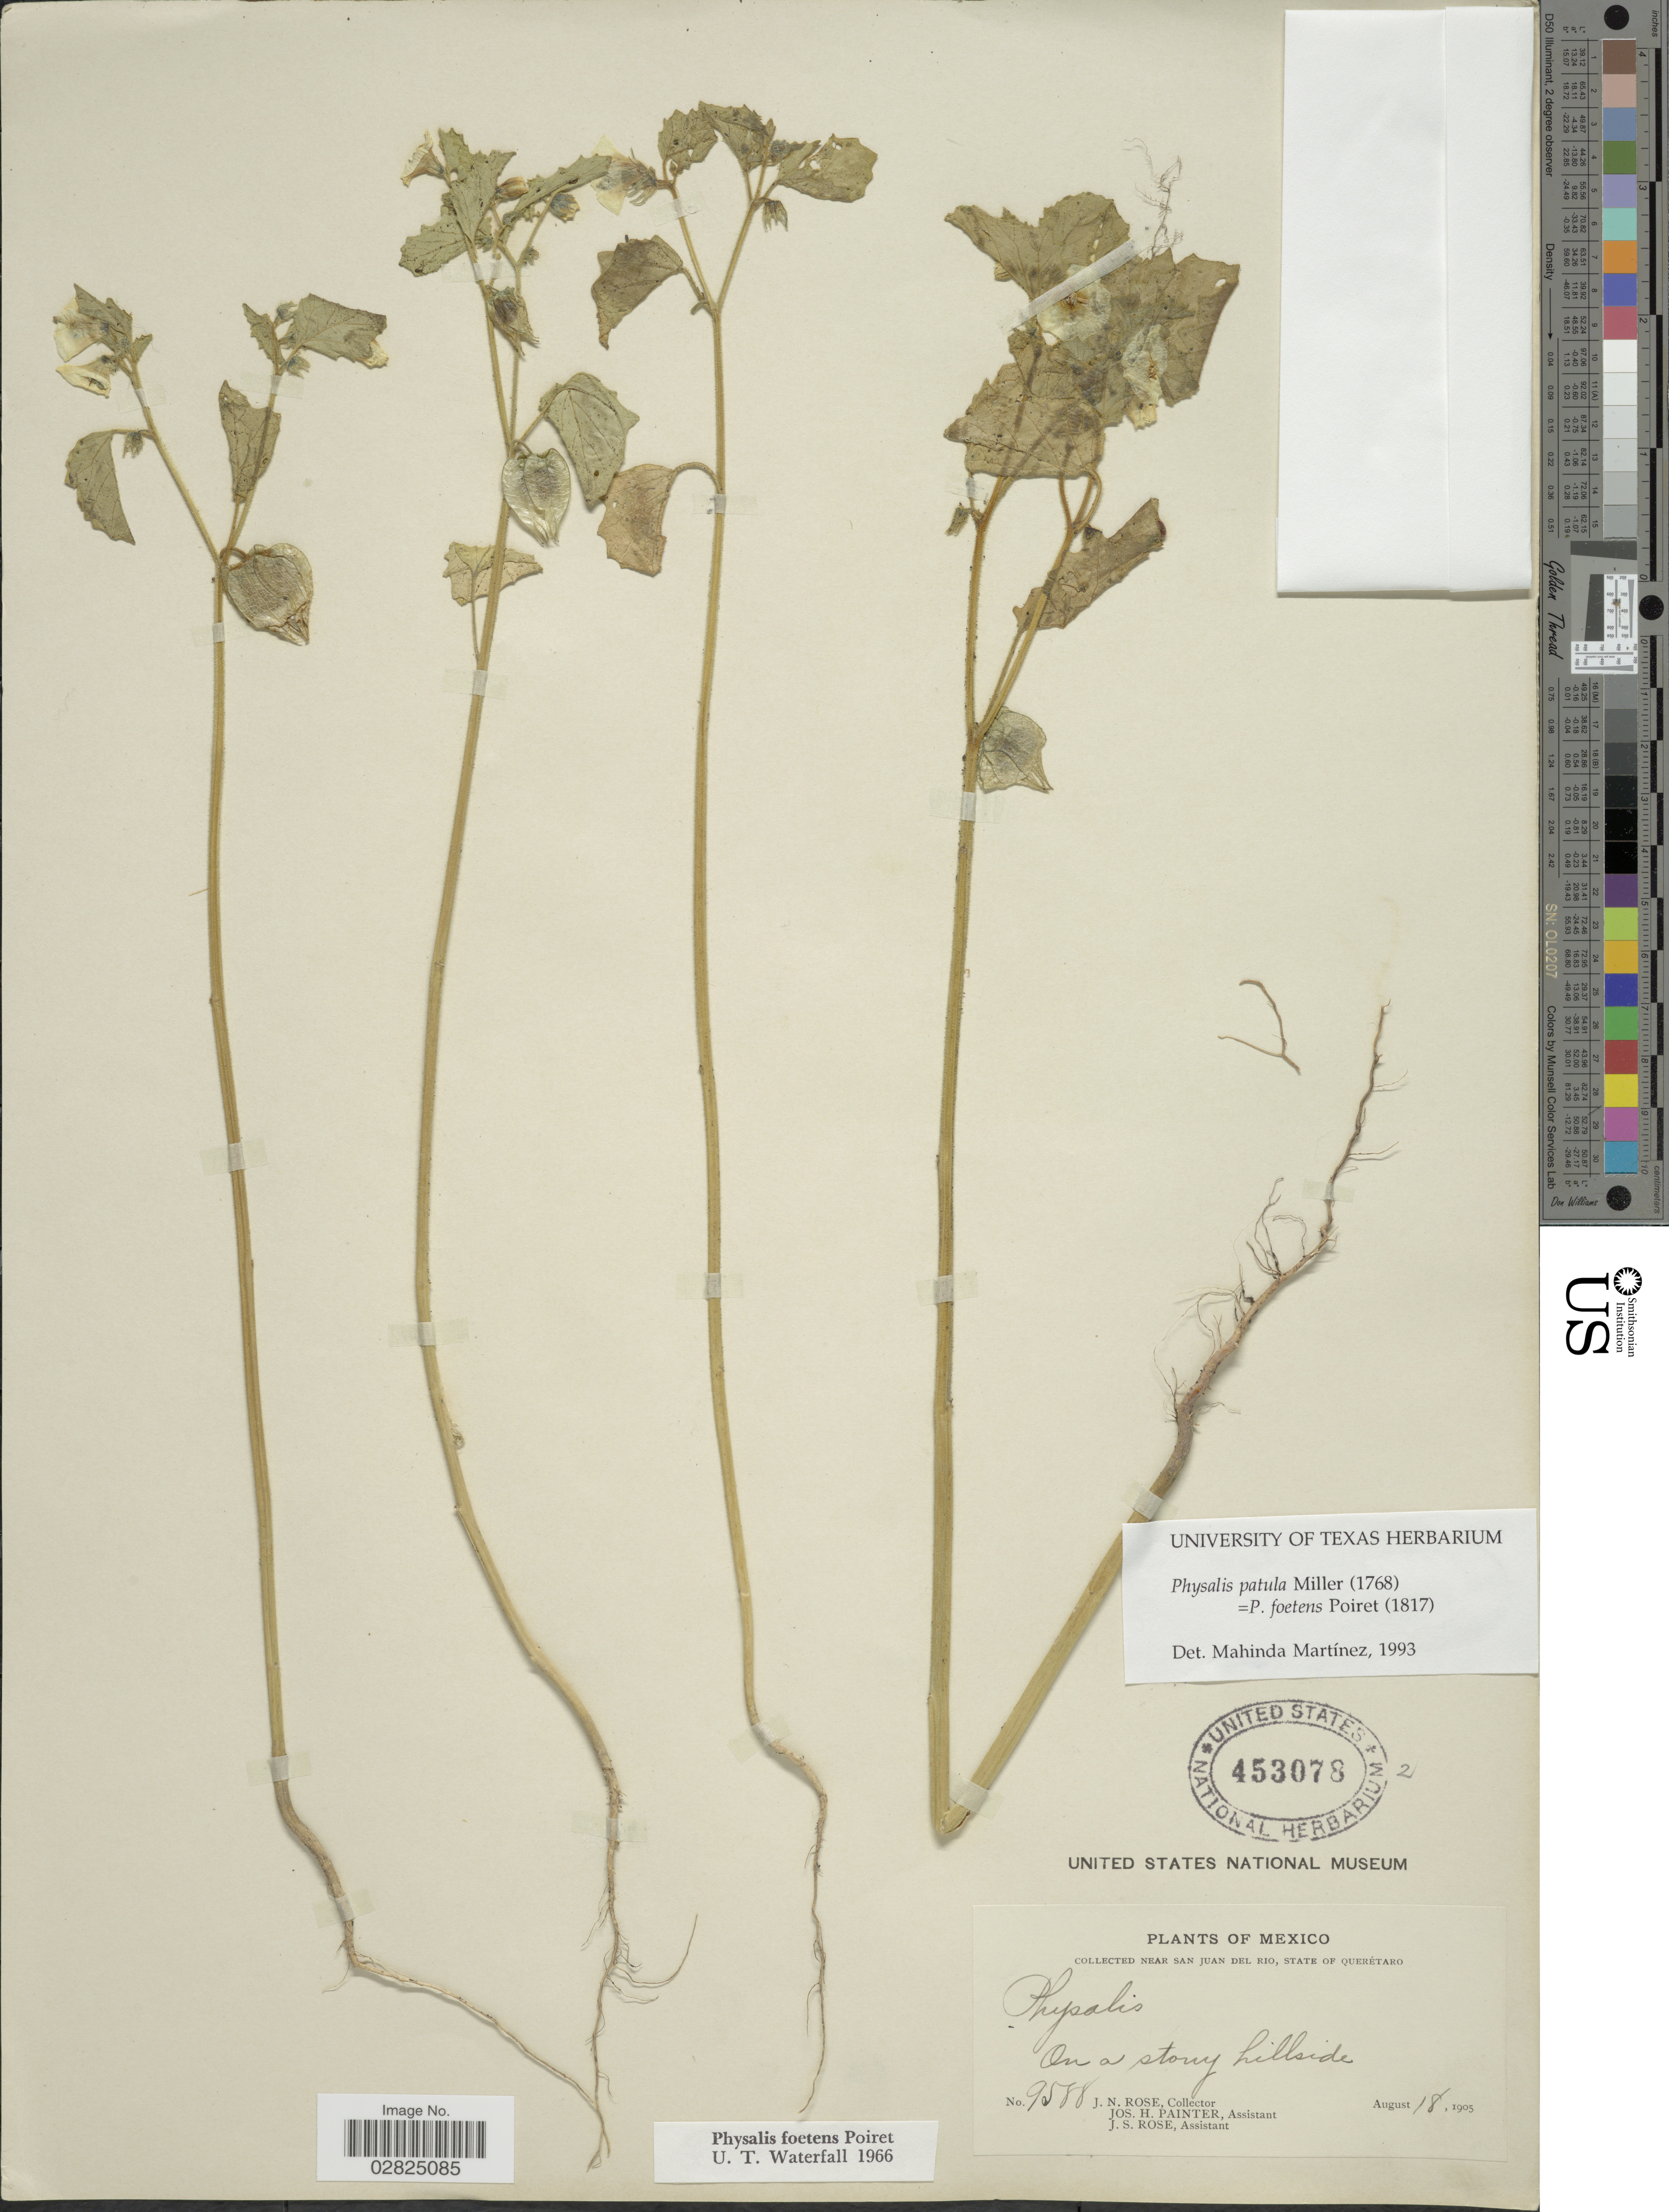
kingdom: Plantae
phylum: Tracheophyta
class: Magnoliopsida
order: Solanales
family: Solanaceae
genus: Physalis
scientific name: Physalis patula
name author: Mill.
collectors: J. N. Rose, J. H. Painter & J. S. Rose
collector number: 9588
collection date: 1905-08-18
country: Mexico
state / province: Querétaro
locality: Near San Juan del Rio.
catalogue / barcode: US 453078